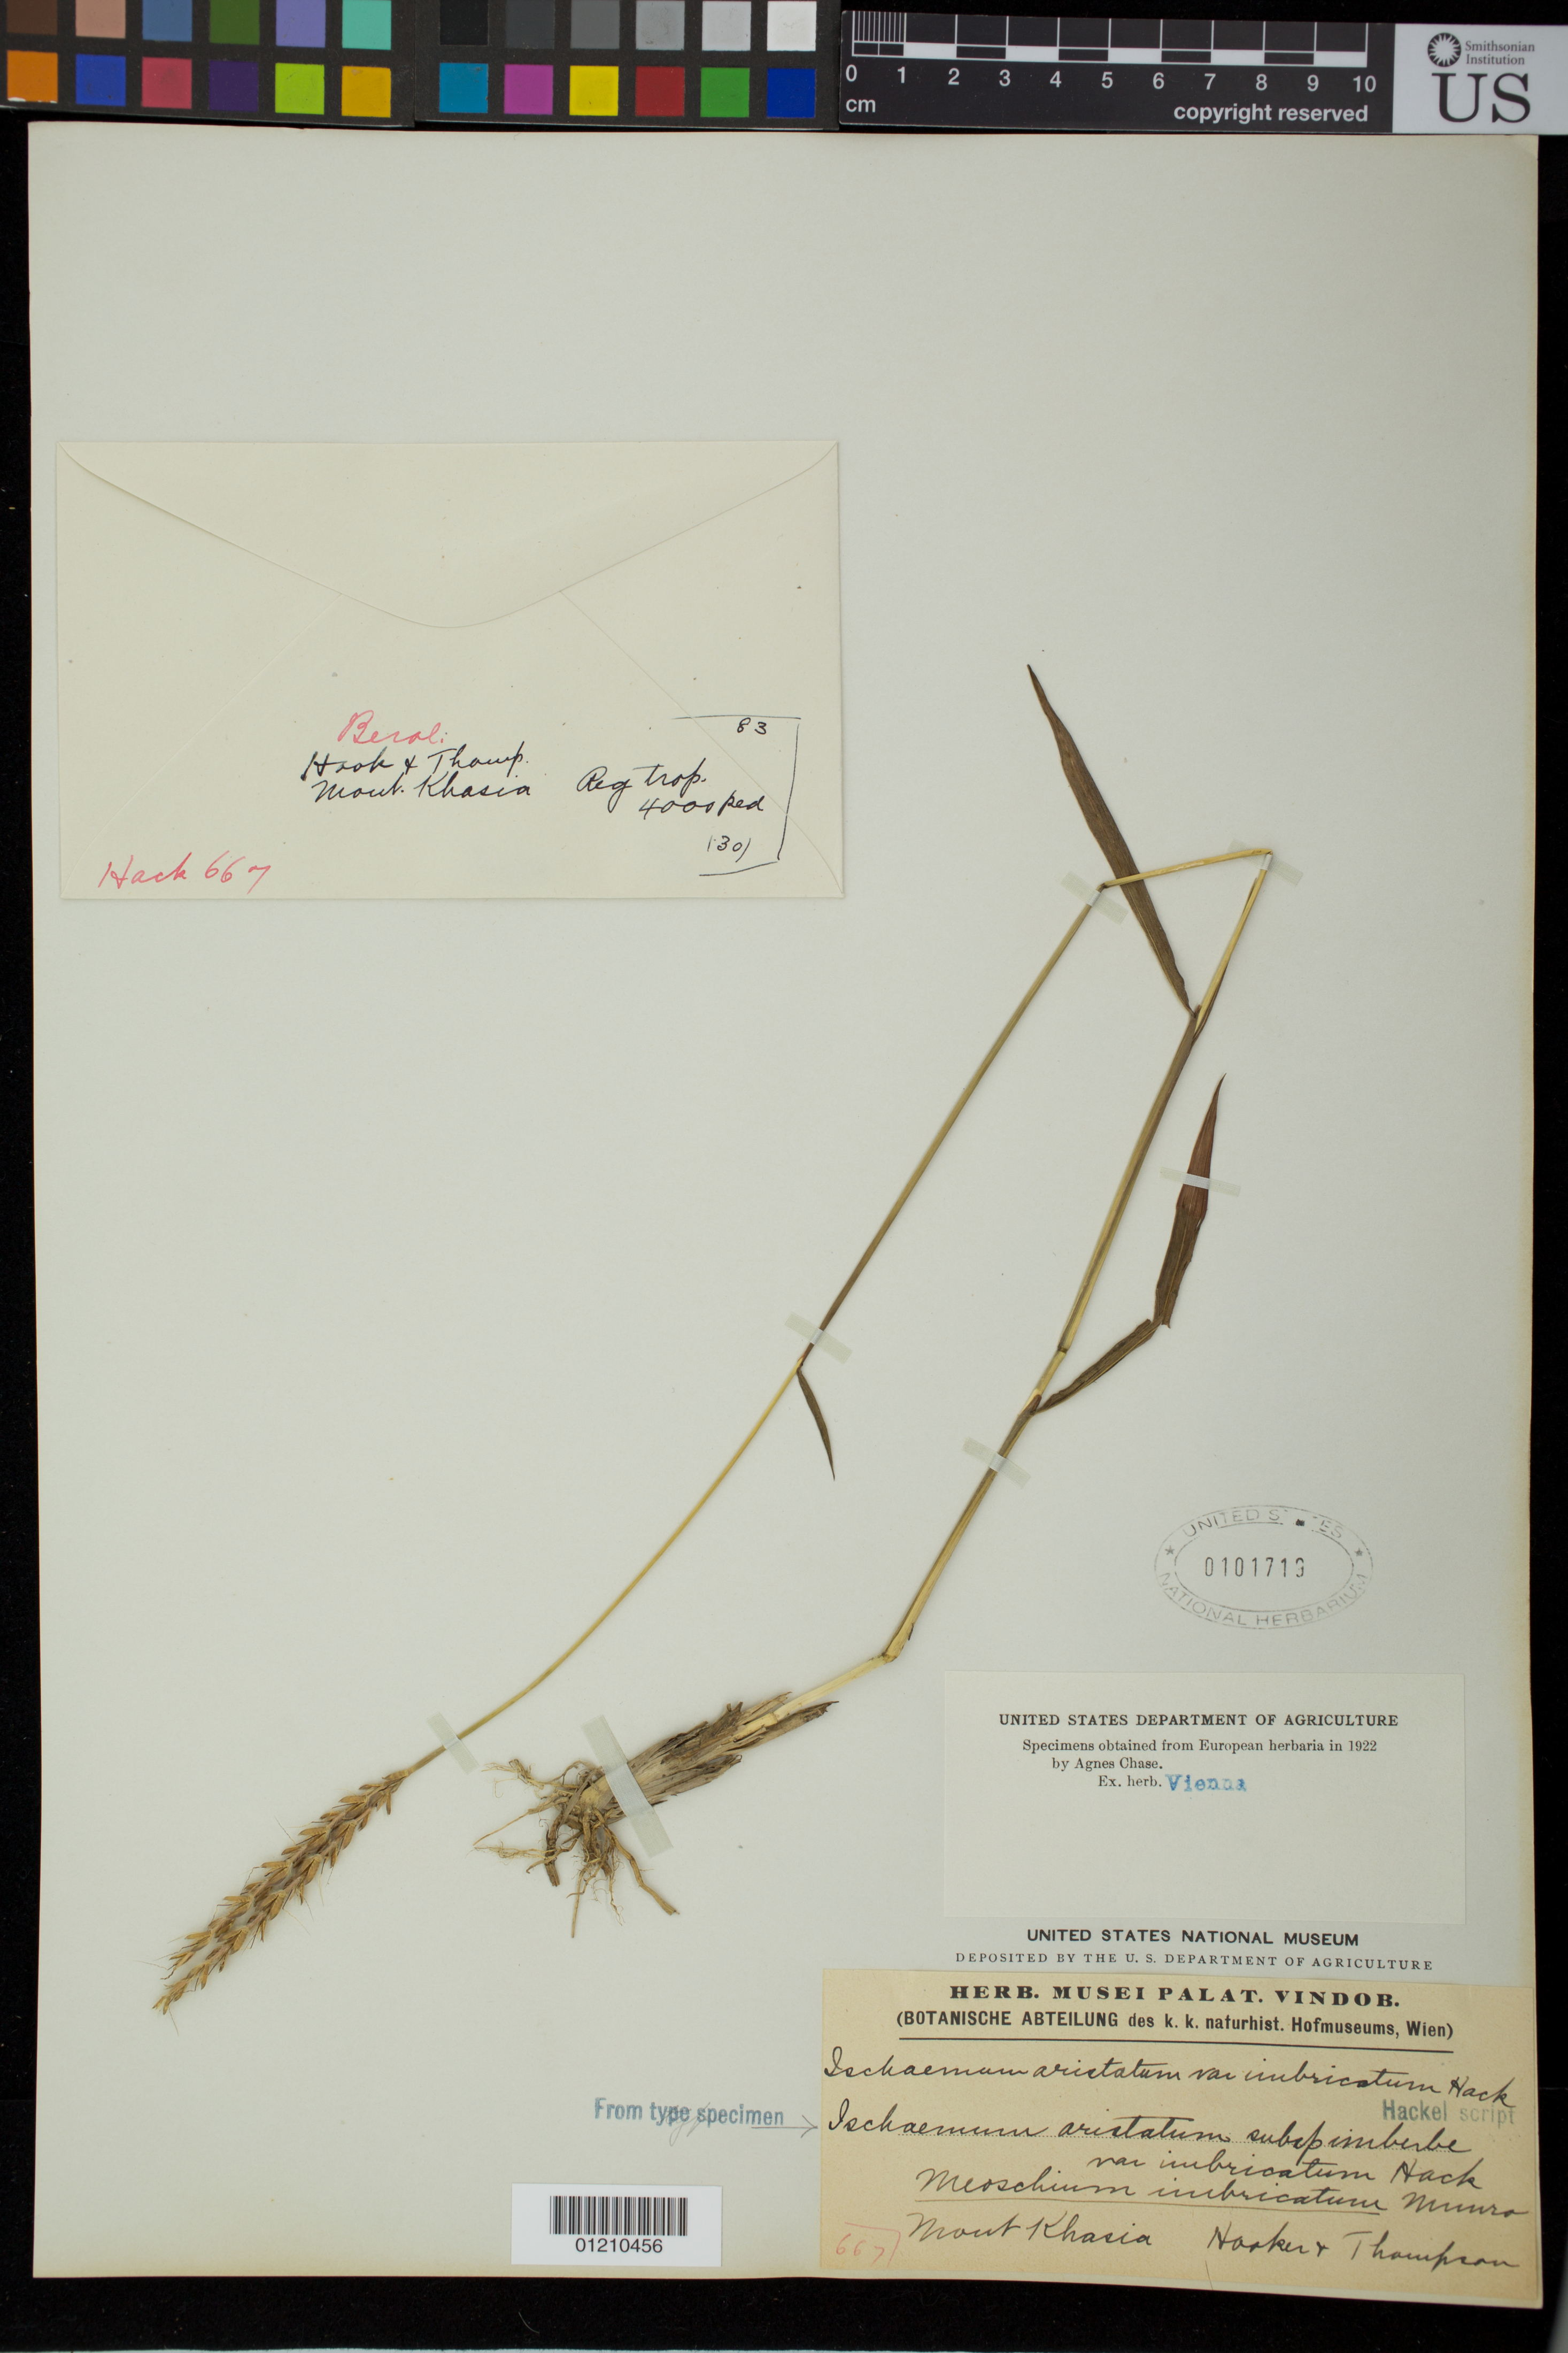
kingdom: Plantae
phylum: Tracheophyta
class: Liliopsida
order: Poales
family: Poaceae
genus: Ischaemum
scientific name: Ischaemum aristatum var. imbricatum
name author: Hack.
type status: Syntype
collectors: -. Hooker & Thompson, --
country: India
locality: Mont Khasia.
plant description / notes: Fragmentary material of type specimen ex herb.Vienna.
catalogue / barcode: US 101719